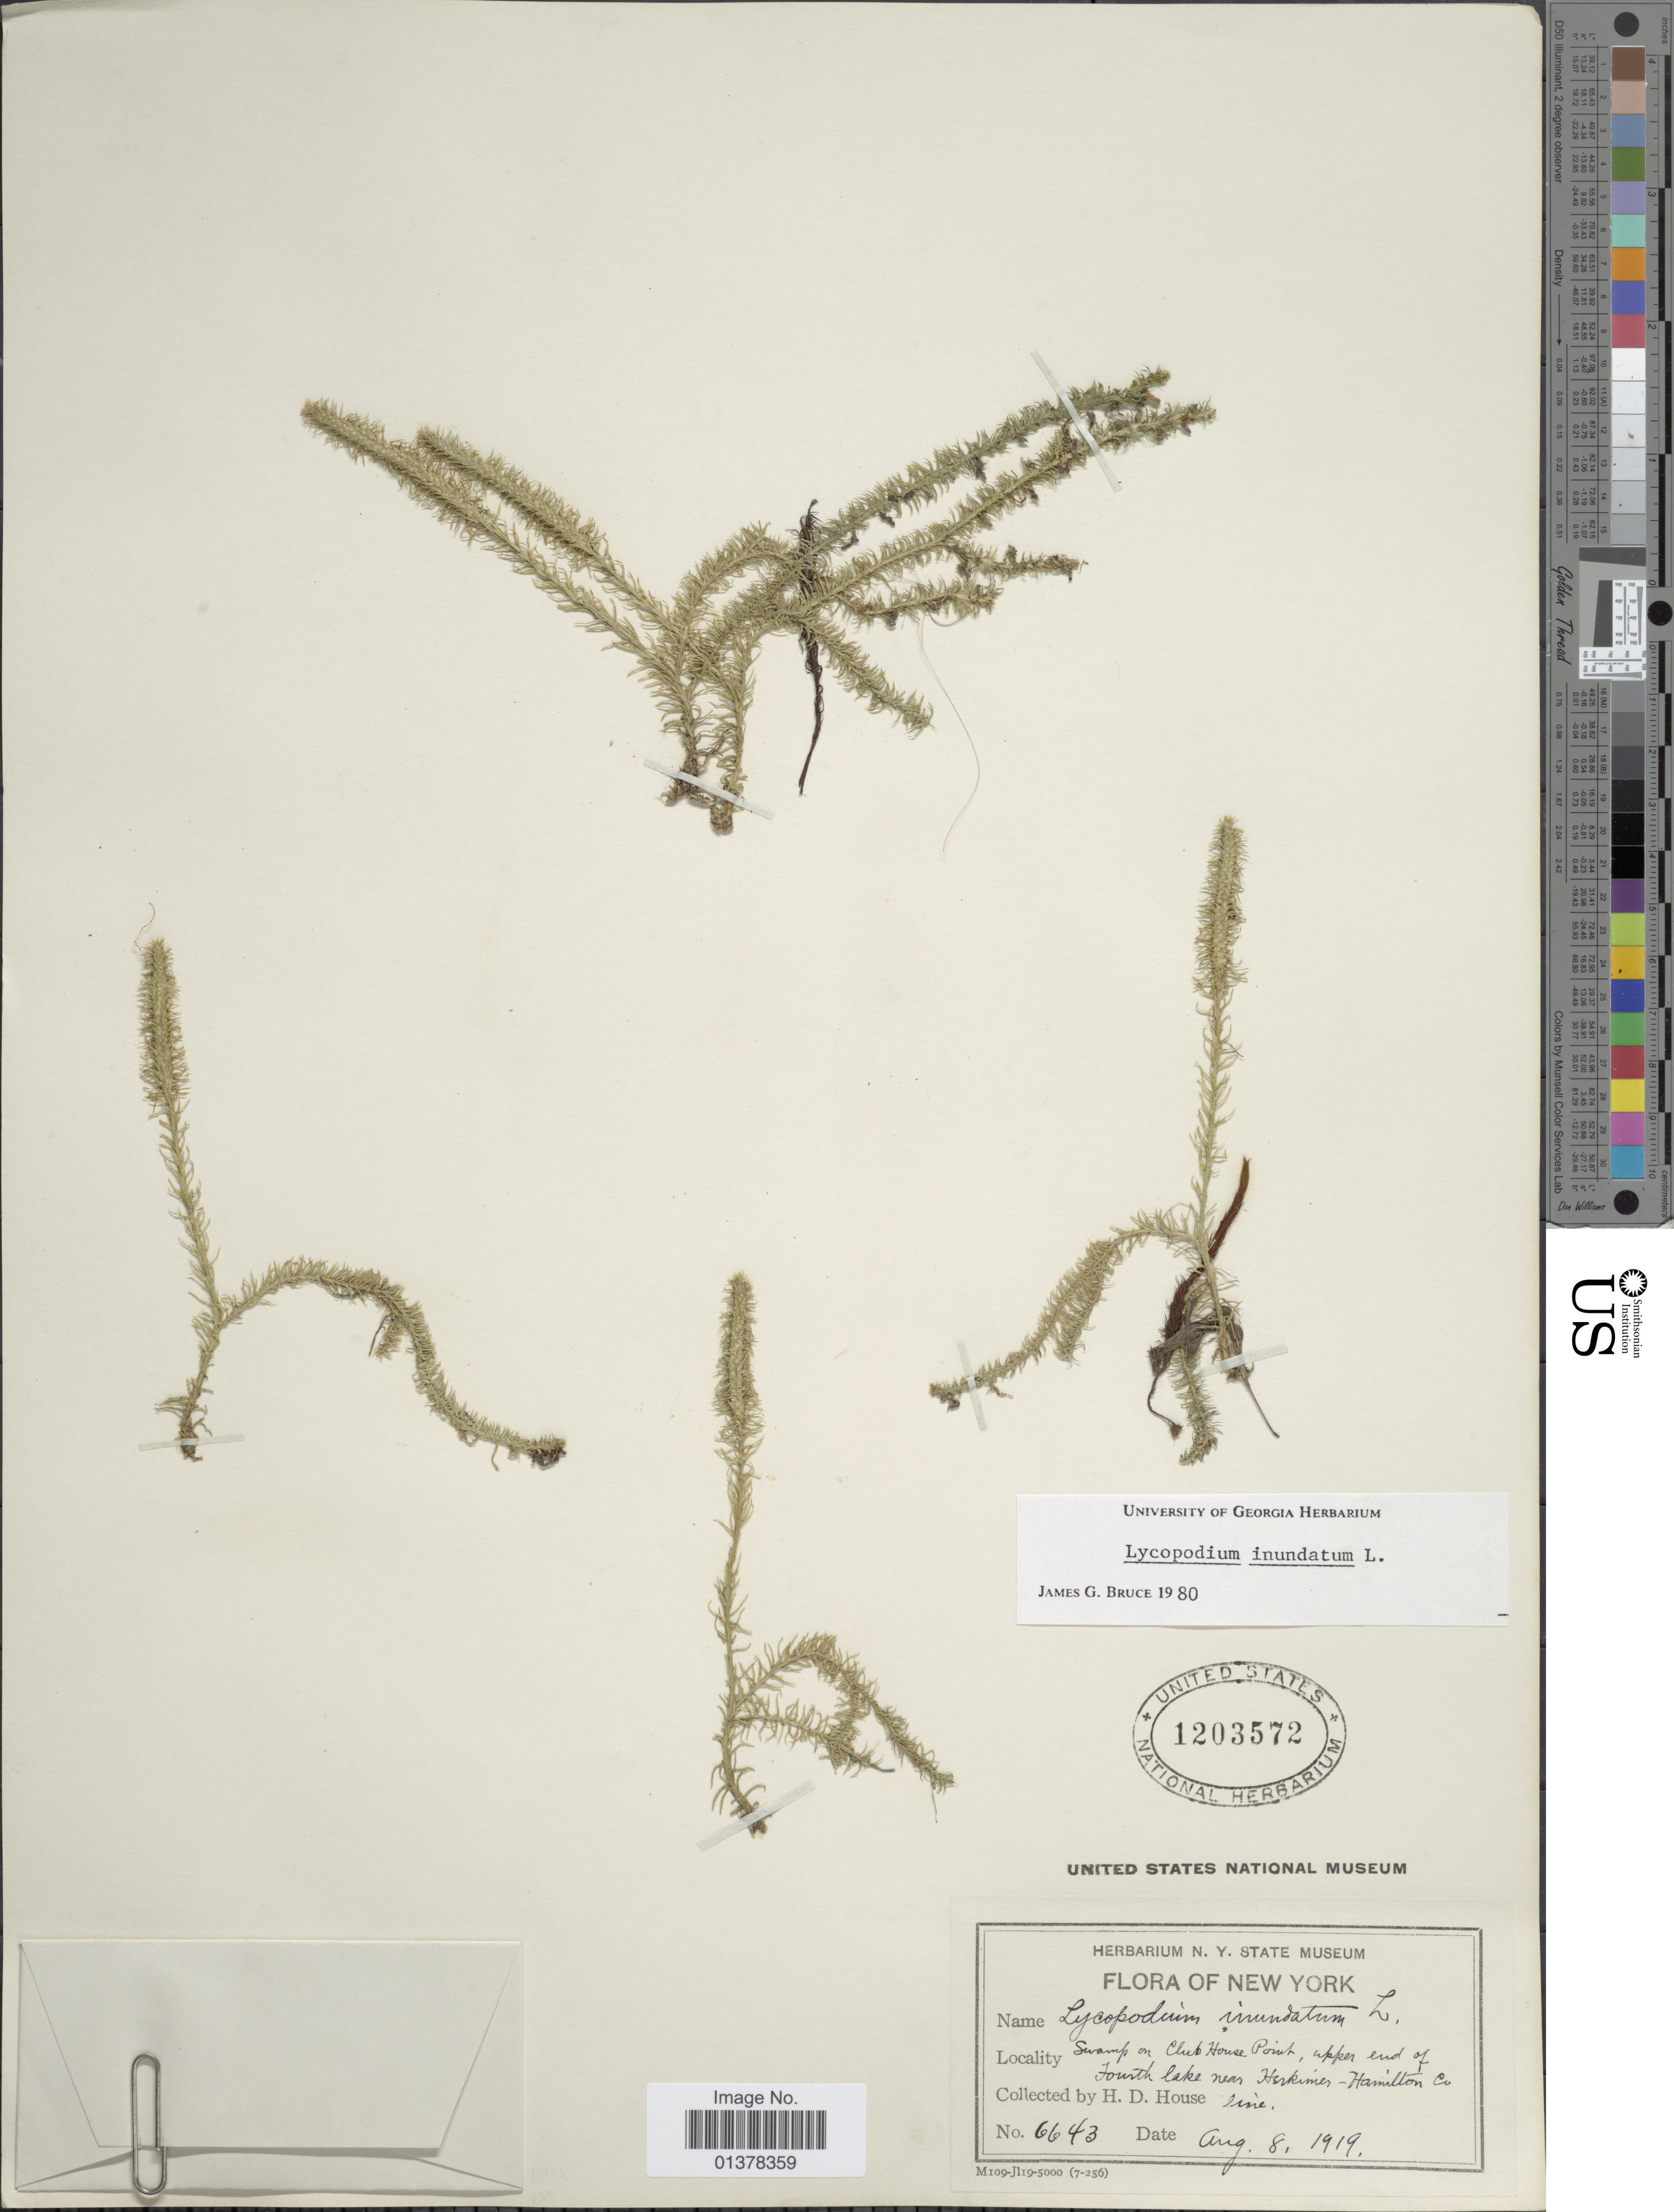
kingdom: Plantae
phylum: Tracheophyta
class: Lycopodiopsida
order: Lycopodiales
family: Lycopodiaceae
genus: Lycopodiella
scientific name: Lycopodiella inundata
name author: (L.) Holub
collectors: H. D. House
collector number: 6643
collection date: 1919-08-08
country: United States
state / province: New York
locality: Swamp on clubhouse point, upper end of fourth lake near Herkiner Hamilton Co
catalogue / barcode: US 1203572